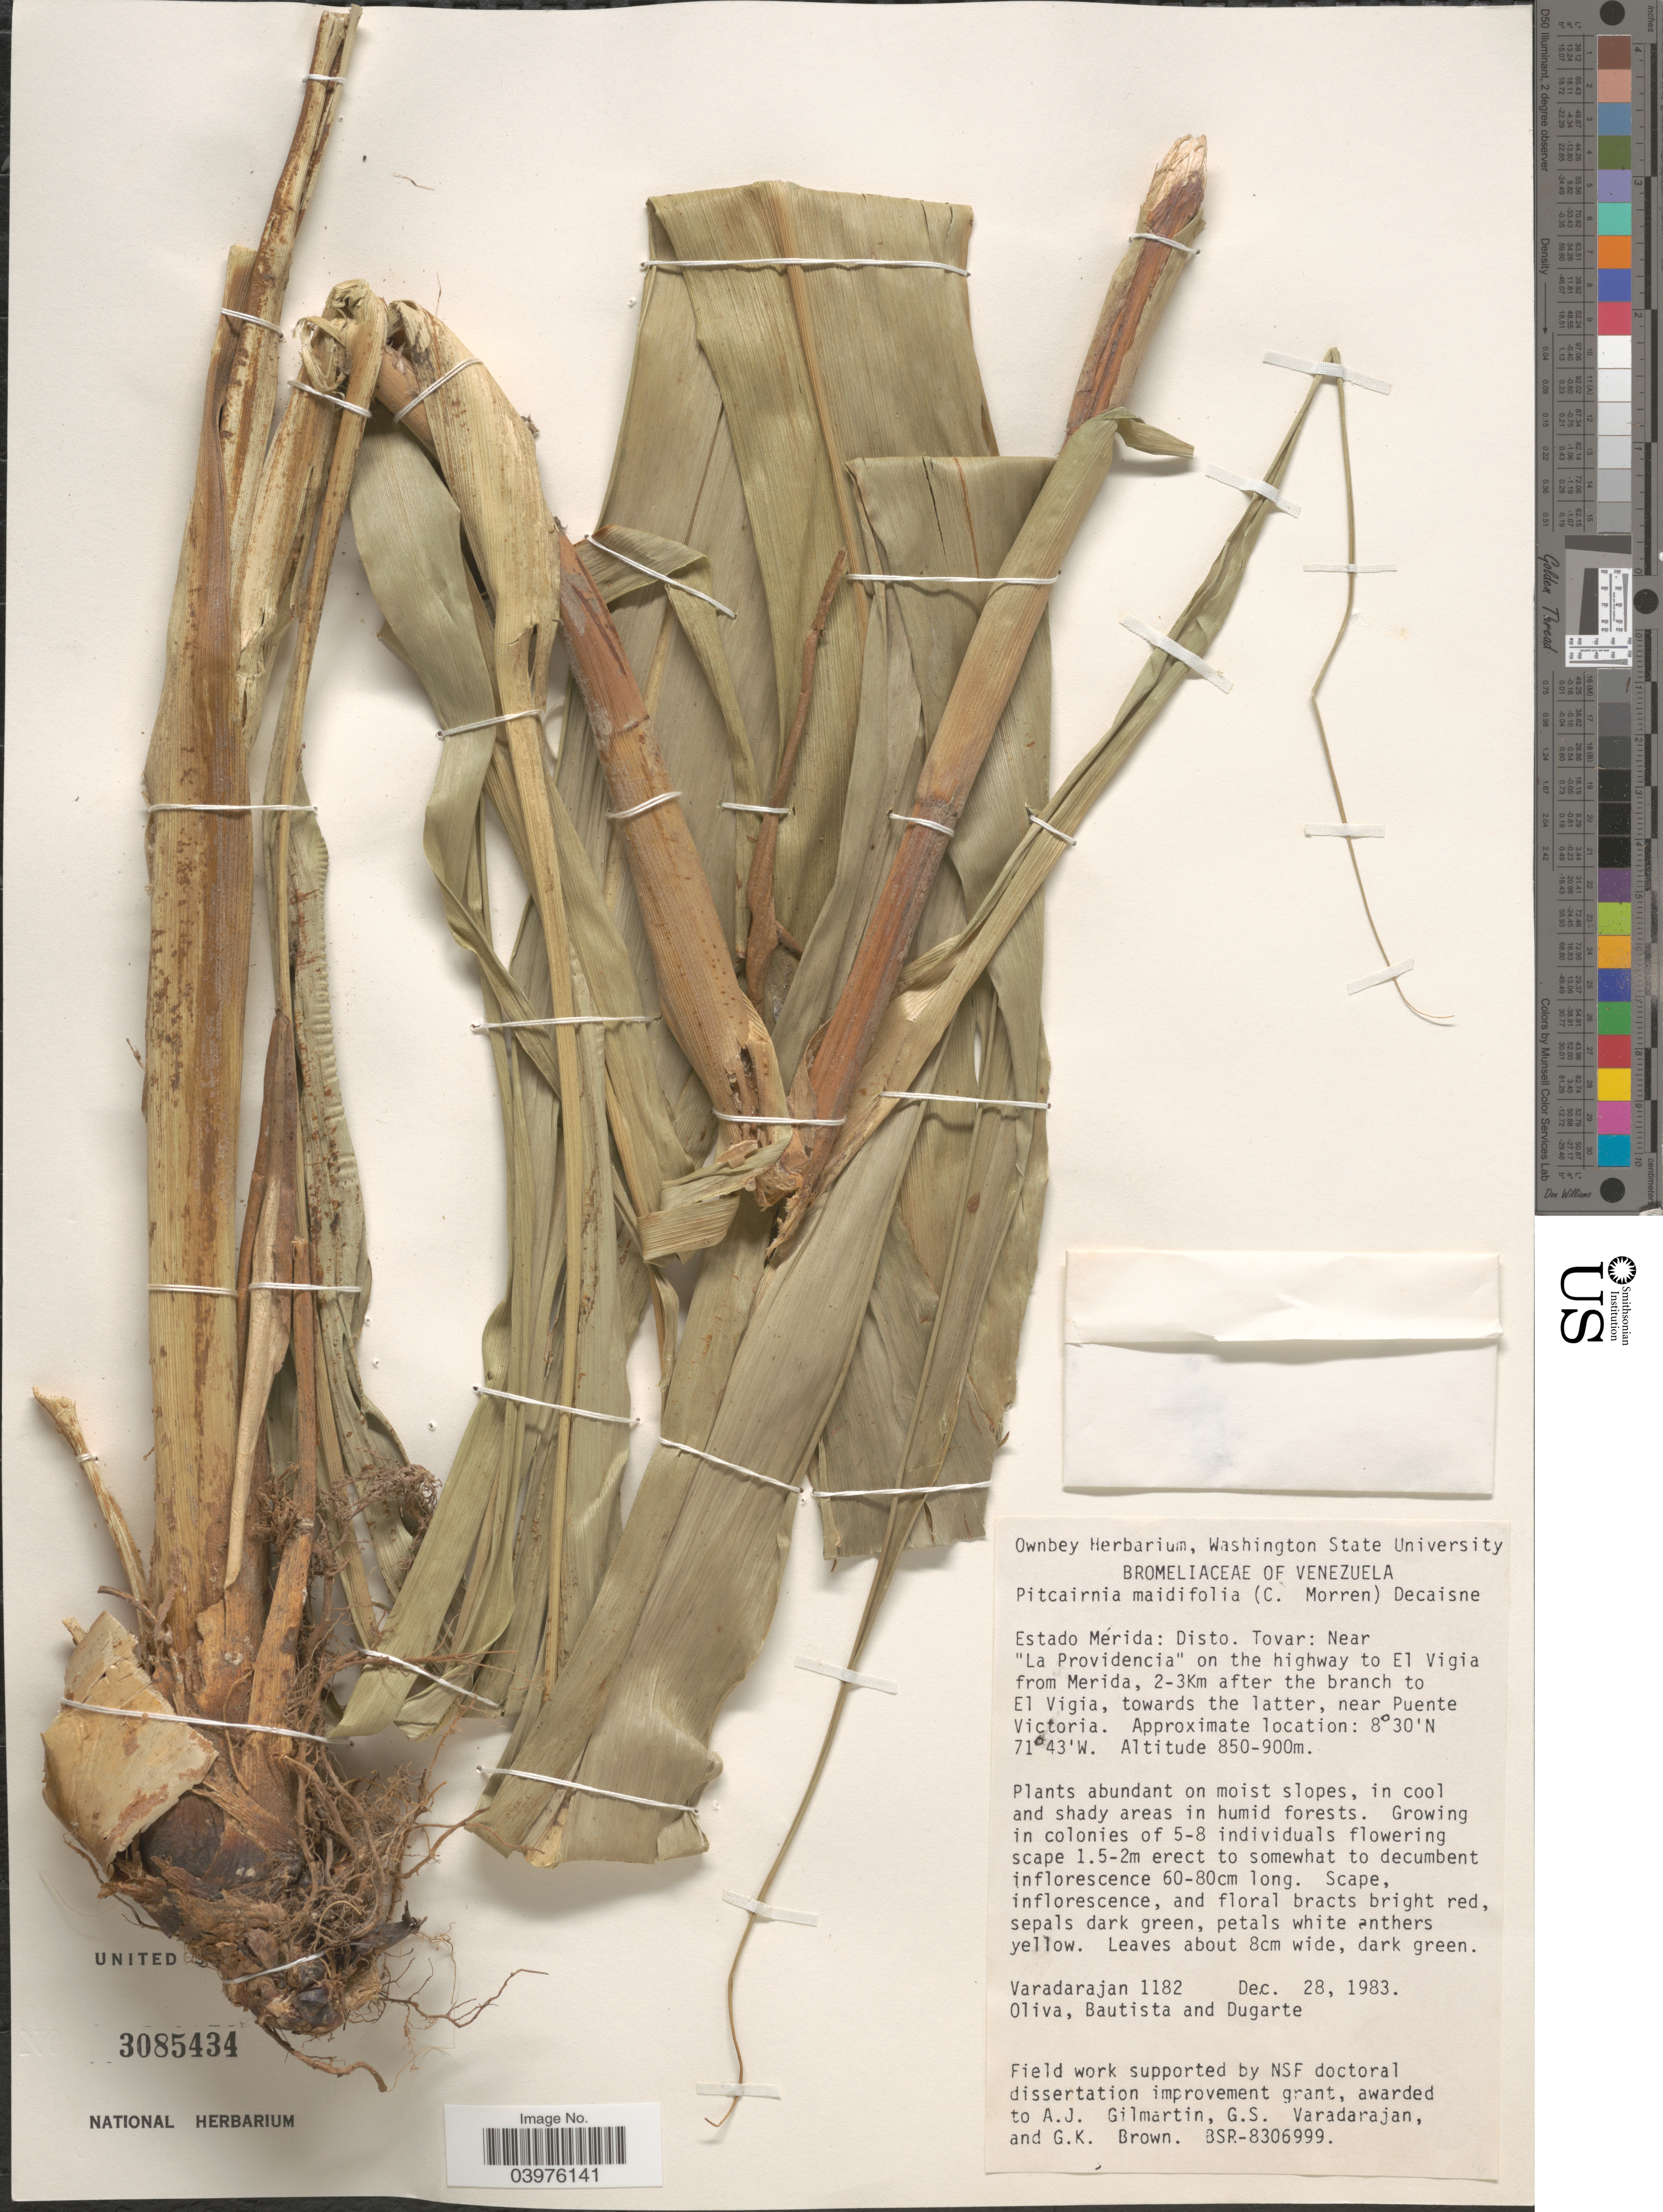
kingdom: Plantae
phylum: Tracheophyta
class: Liliopsida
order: Poales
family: Bromeliaceae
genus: Pitcairnia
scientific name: Pitcairnia maidifolia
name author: (C. Morren) Decne. ex Planch.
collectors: G. S. Varadarajan, -. Oliva, -. Bautista & Dugarte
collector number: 1182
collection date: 1983-12-28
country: Venezuela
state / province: Merida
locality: Disto. Tovar: Near 'La Providencia' on the highway to El Vigia from Merida, 2-3Km after the branch to El Vigia, towards the latter, near Puente Victoria.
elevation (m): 850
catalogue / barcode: US 3085434